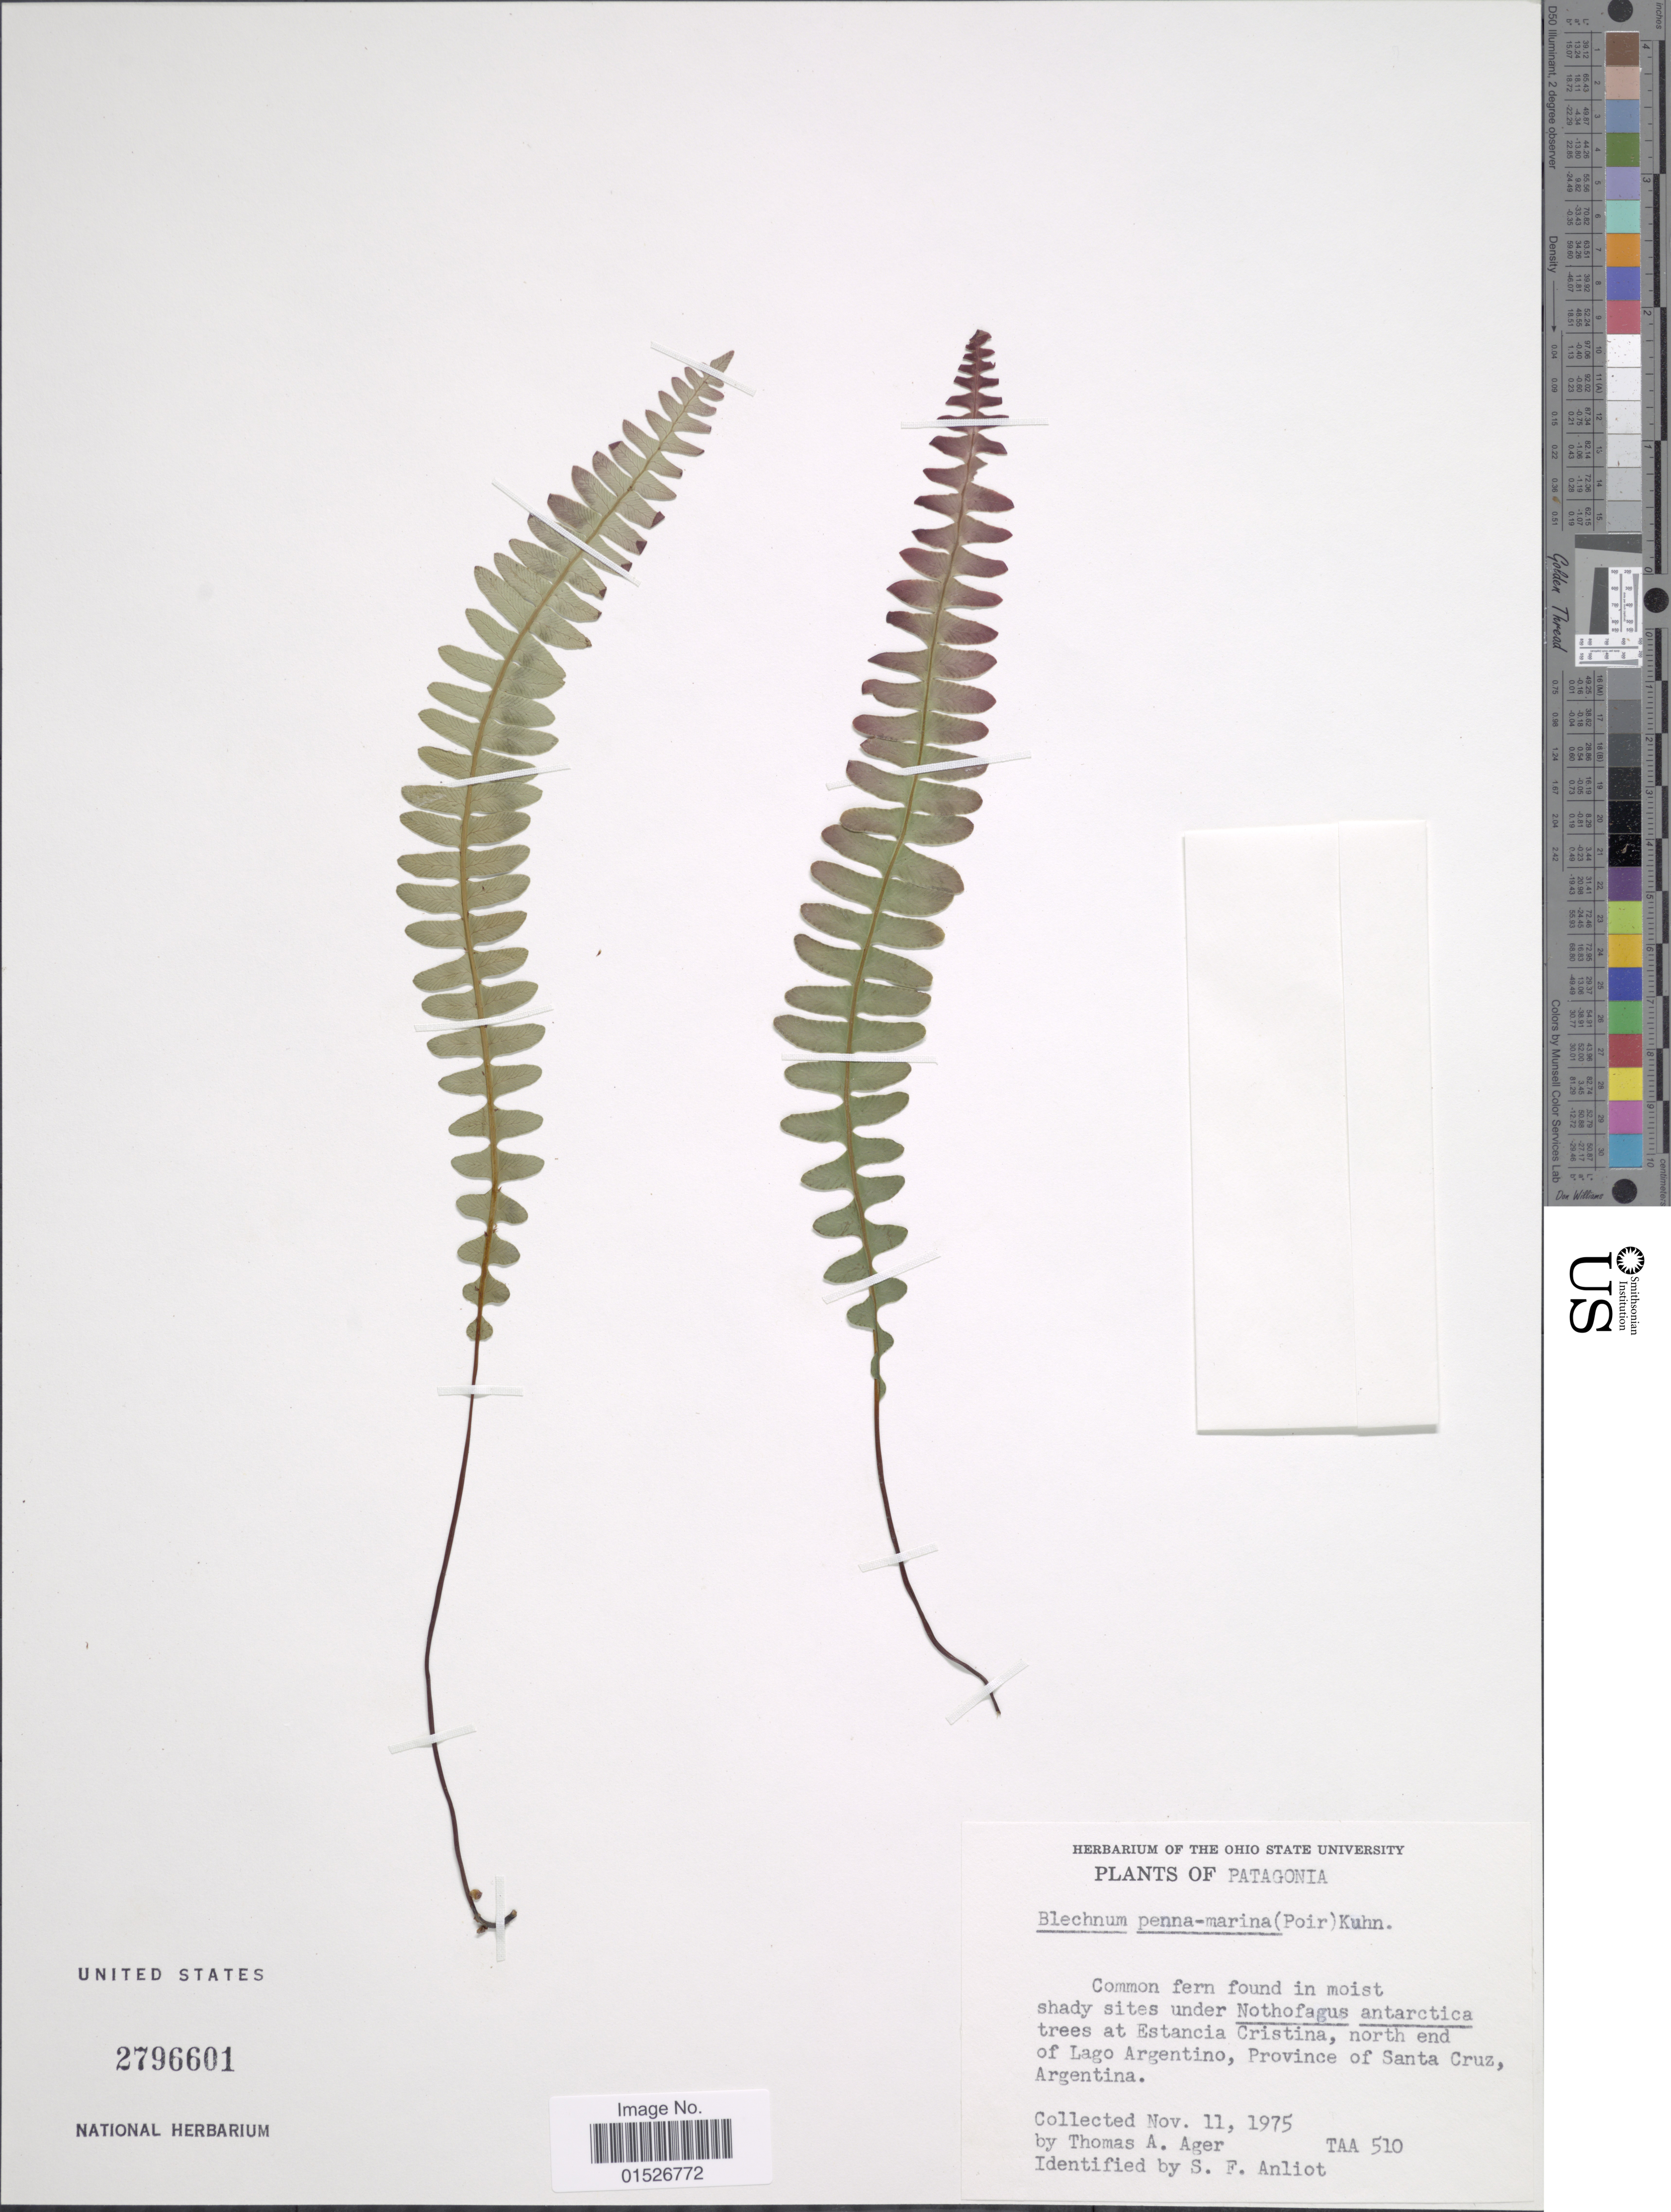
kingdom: Plantae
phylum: Tracheophyta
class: Polypodiopsida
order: Polypodiales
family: Blechnaceae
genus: Blechnum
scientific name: Blechnum penna-marina subsp. penna-marina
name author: (Poir.) Kuhn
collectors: T. A. Ager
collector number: TAA510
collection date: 1975-11-11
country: Argentina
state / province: Santa Cruz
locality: Patagonia. Estancia Cristina, north end of Lago Argentino, Province of Santa Cruz, Argentina.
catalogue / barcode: US 2796601